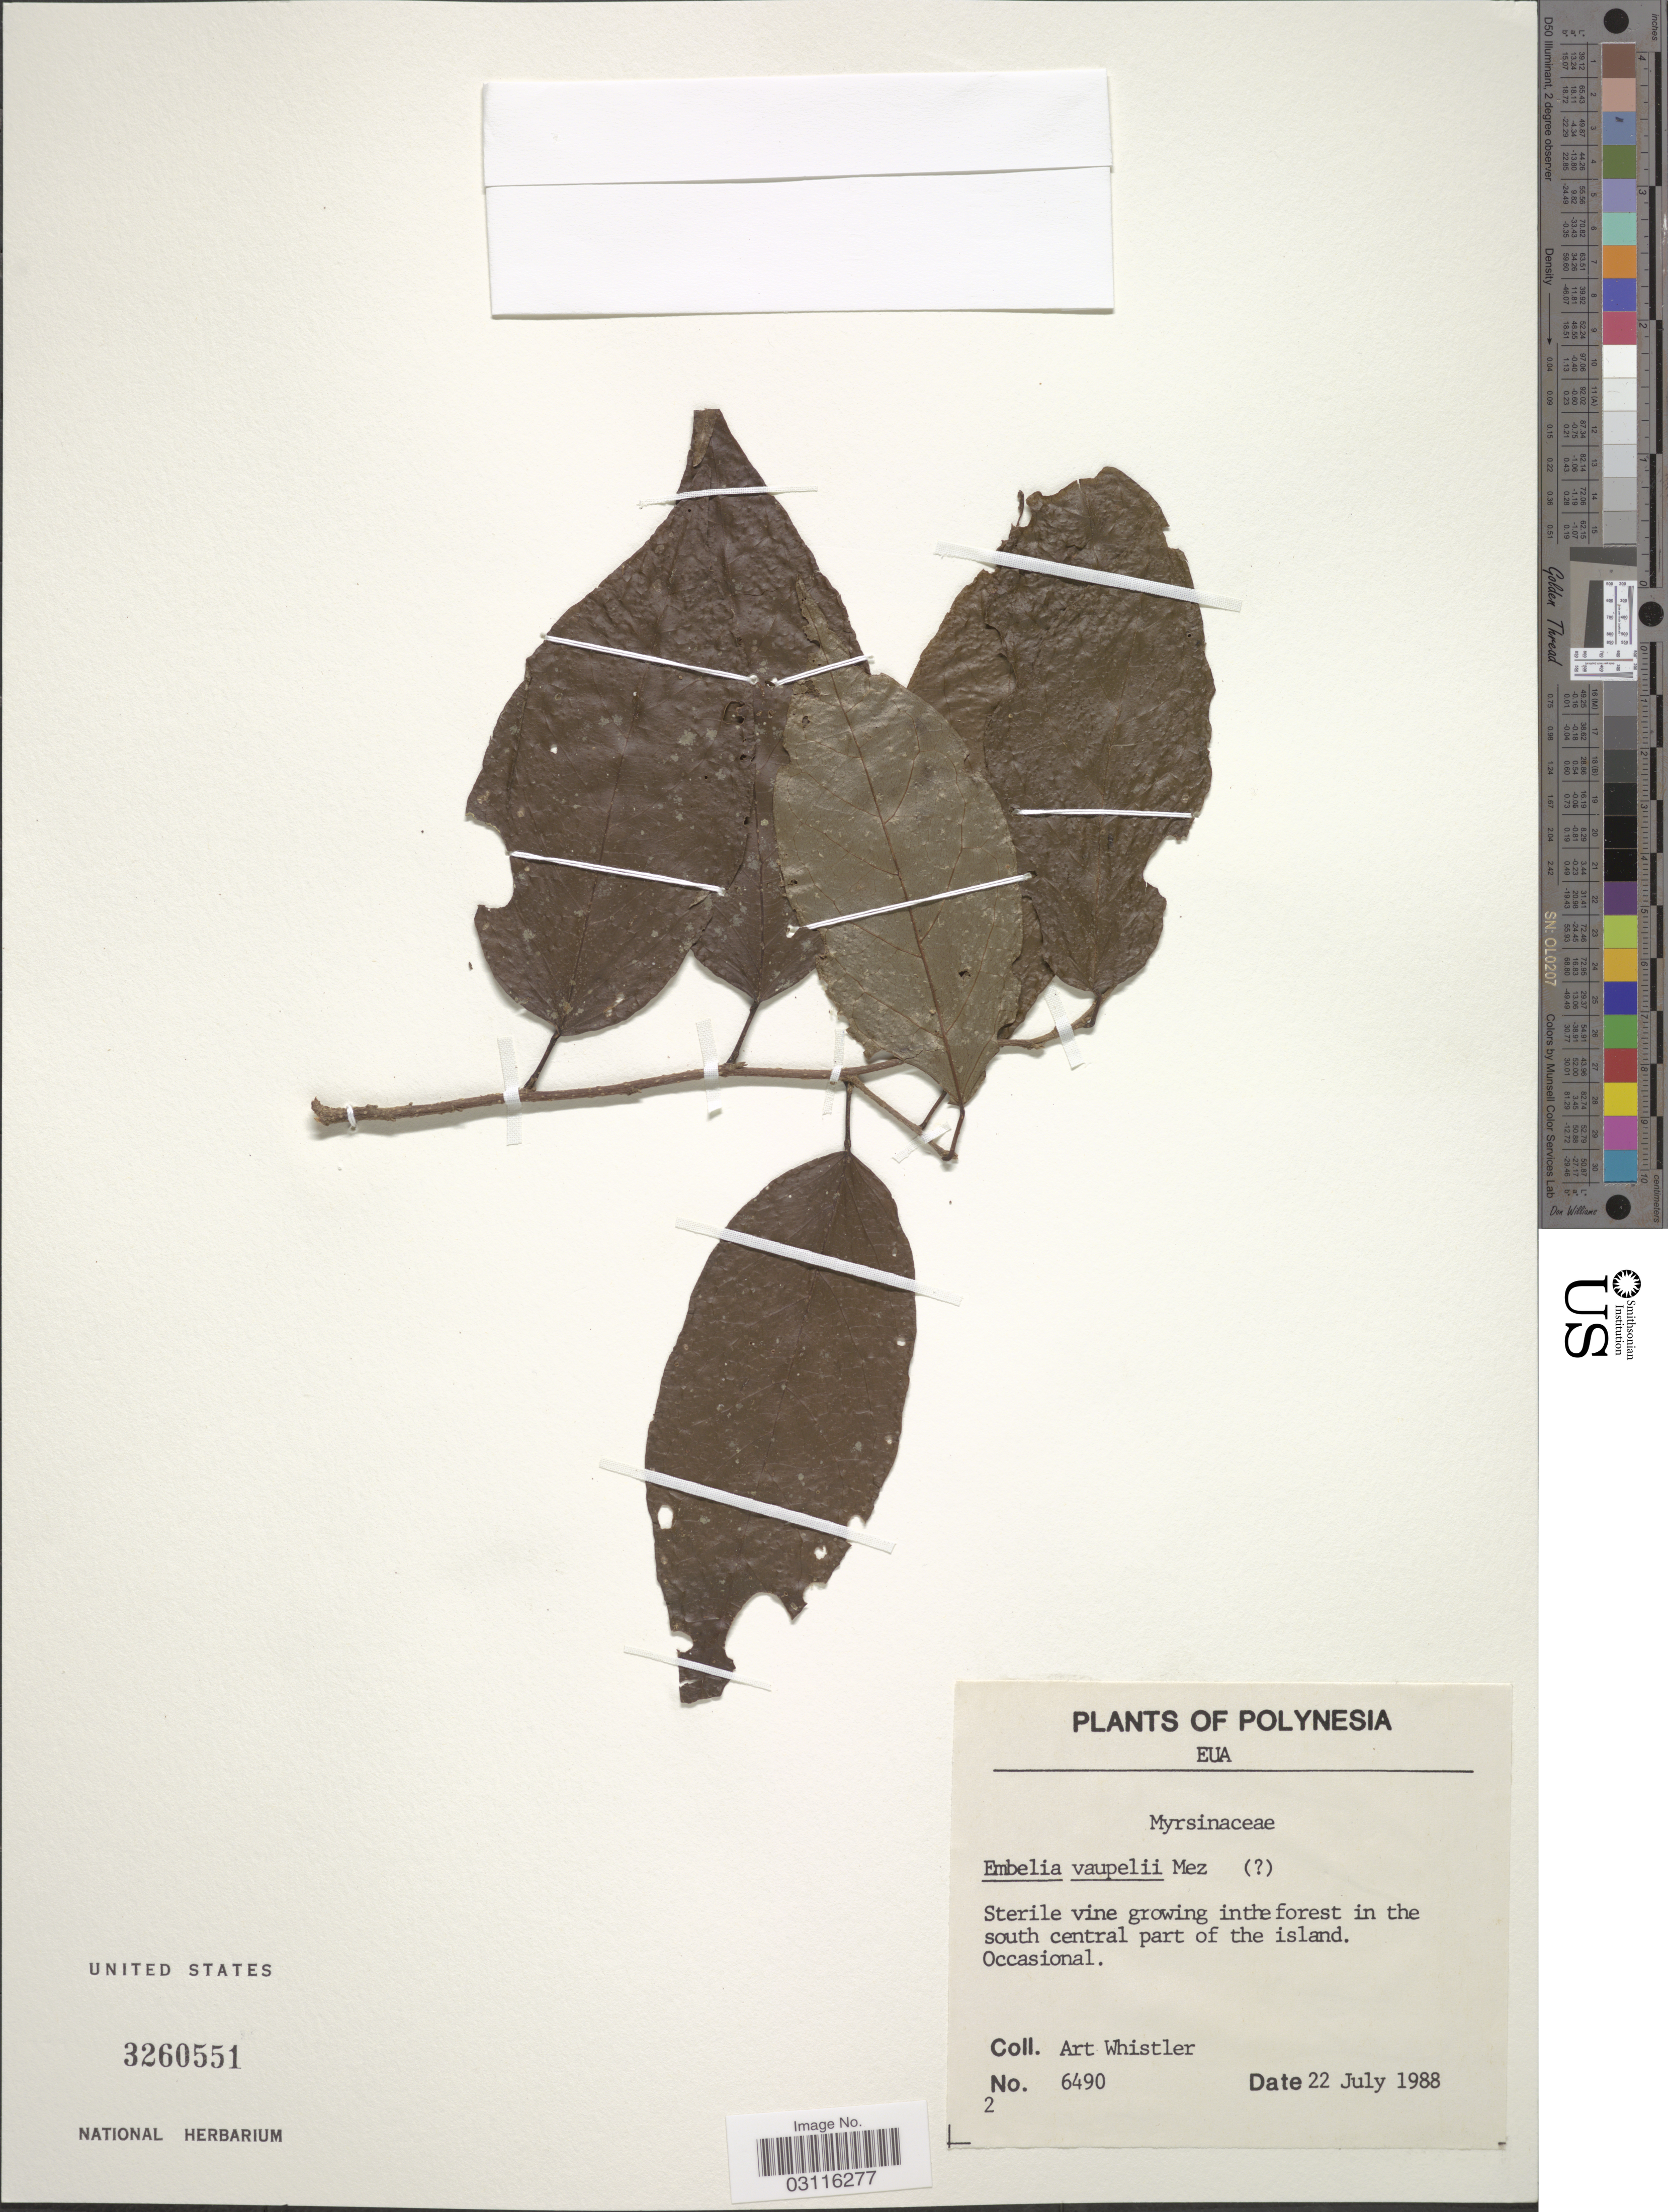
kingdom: Plantae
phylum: Tracheophyta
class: Magnoliopsida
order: Ericales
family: Primulaceae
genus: Embelia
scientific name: Embelia vaupelii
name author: Mez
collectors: A. Whistler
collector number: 6490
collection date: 1988-07-22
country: Tonga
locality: Polynesia. Eua. In the south central part of the island.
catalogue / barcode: US 3260551